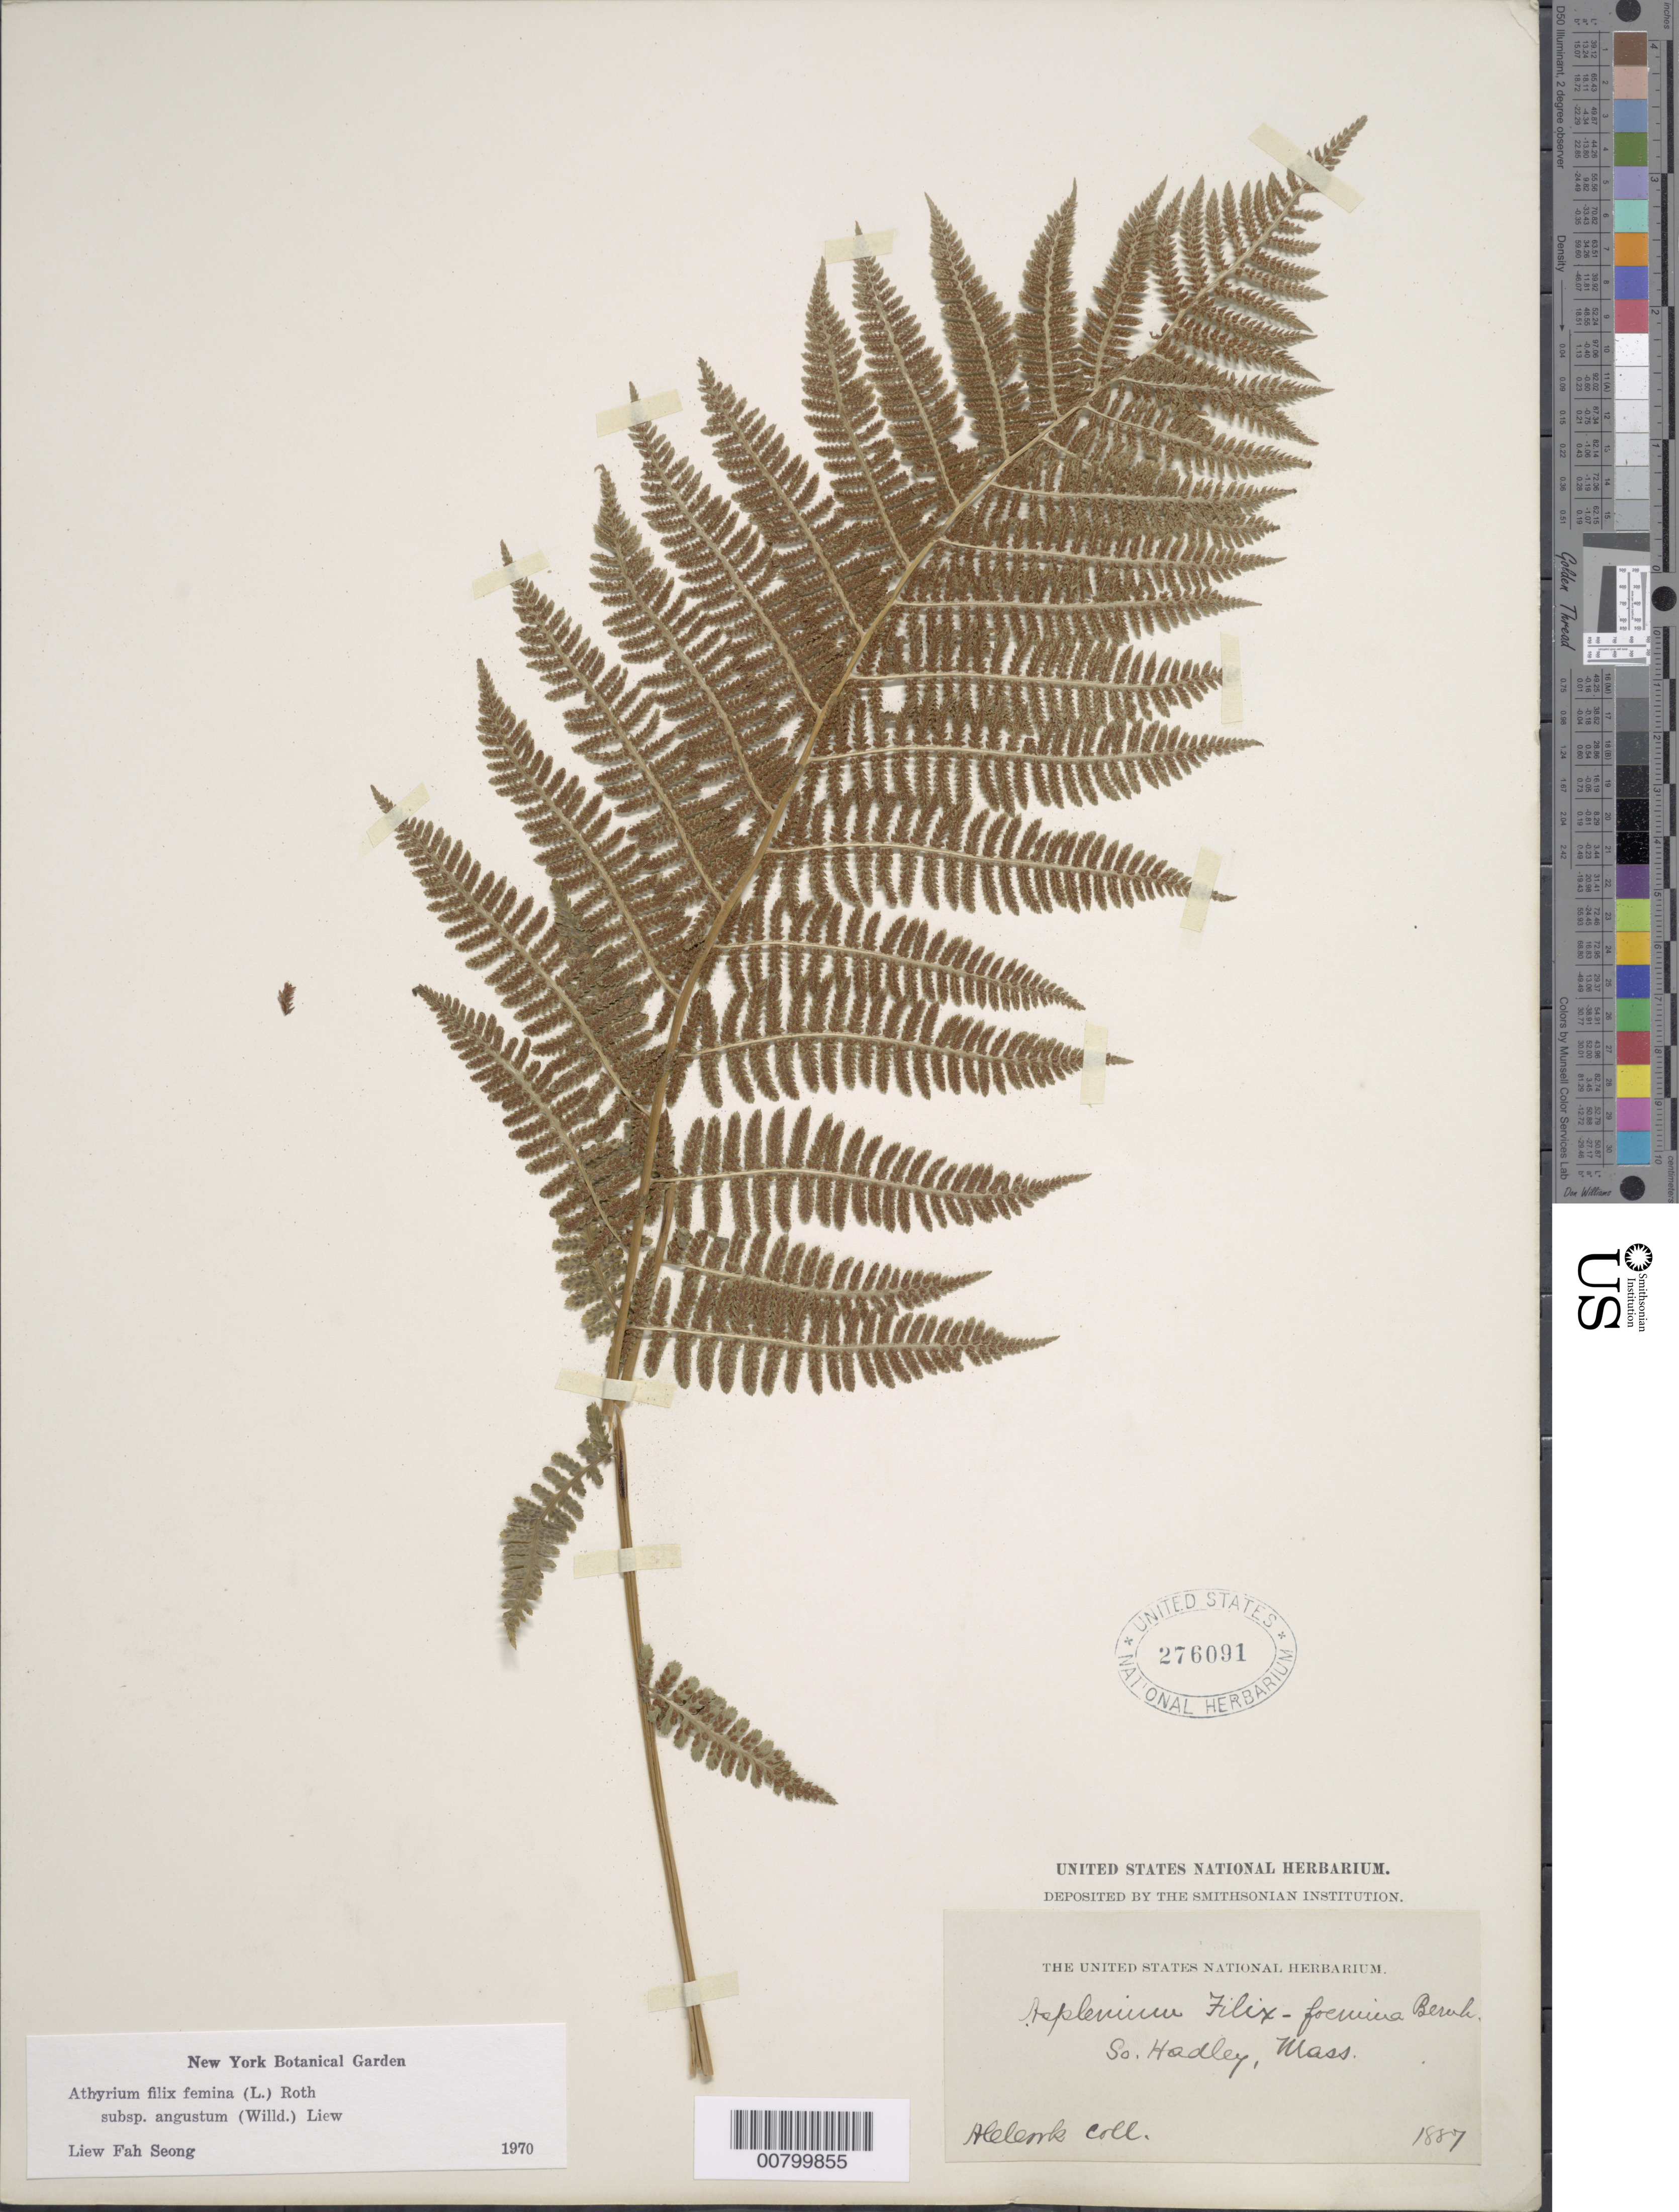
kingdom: Plantae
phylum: Tracheophyta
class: Polypodiopsida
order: Polypodiales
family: Athyriaceae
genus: Athyrium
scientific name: Athyrium filix-femina subsp. angustatum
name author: (Willd.) R.T. Clausen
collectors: A. Cook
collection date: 1887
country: United States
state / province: Massachusetts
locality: So. Hadley, Mass.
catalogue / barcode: US 276091